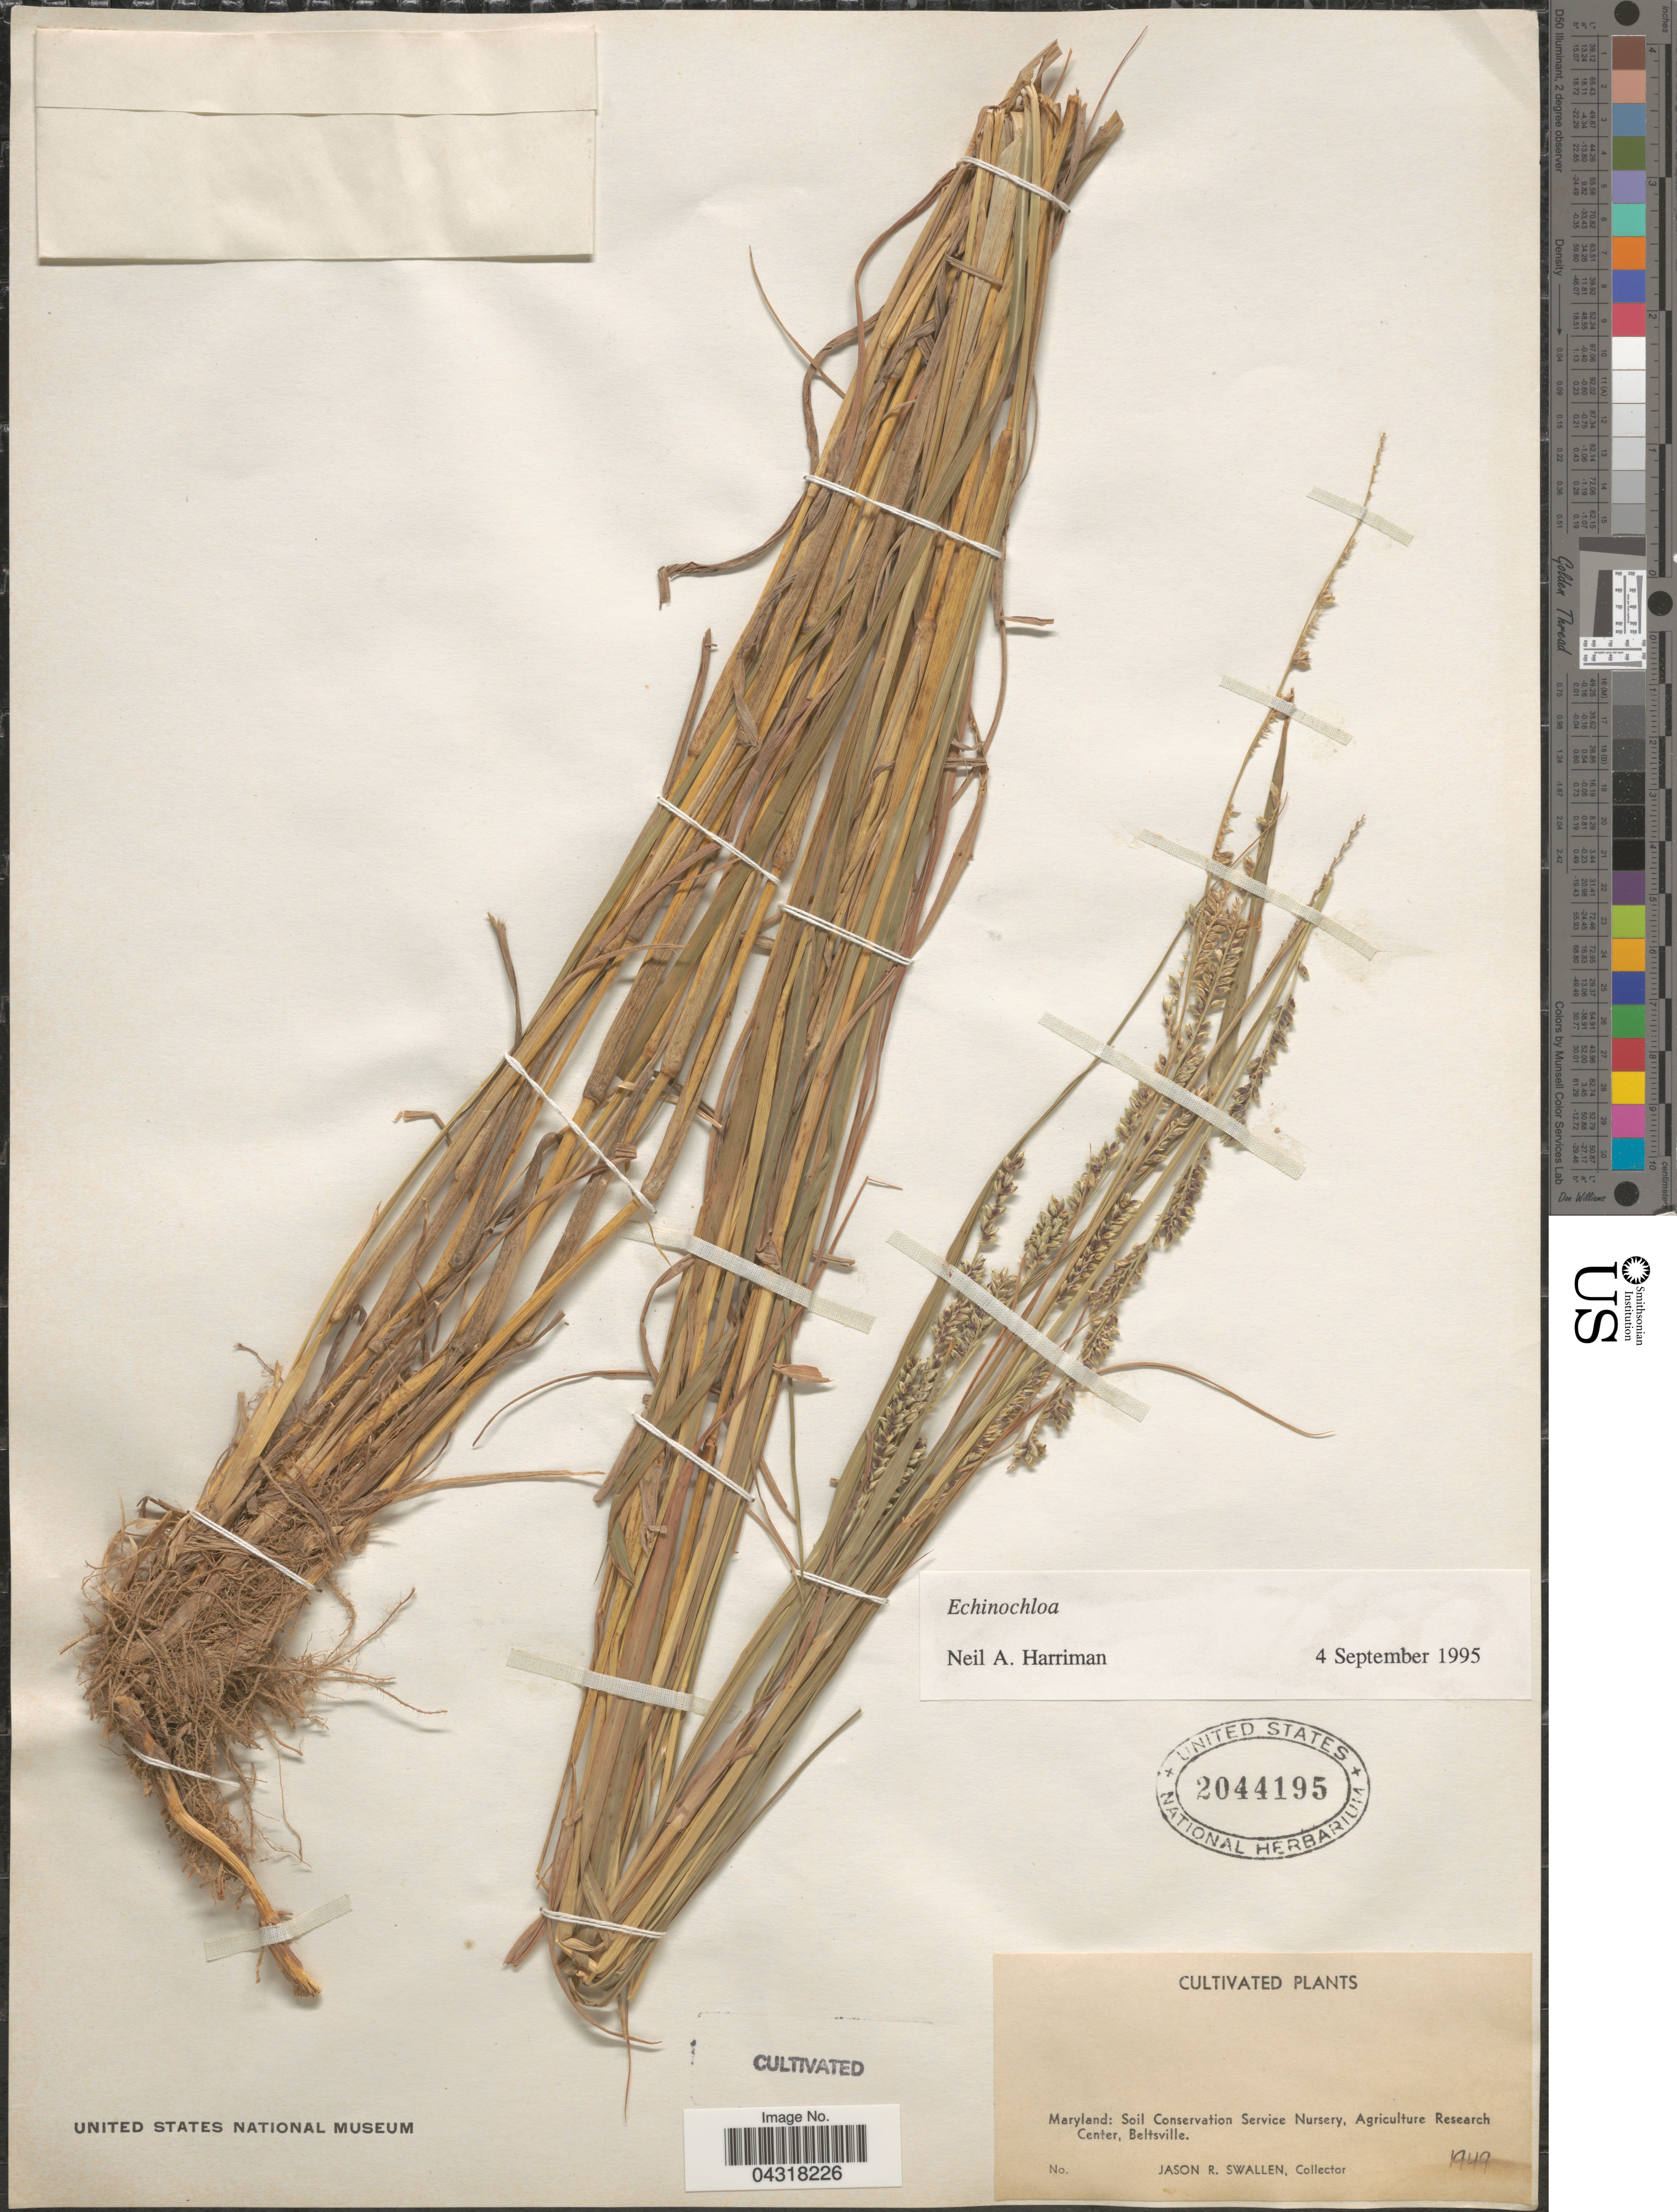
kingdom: Plantae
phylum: Tracheophyta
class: Liliopsida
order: Poales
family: Poaceae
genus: Echinochloa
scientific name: Echinochloa sp.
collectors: J. R. Swallen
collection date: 1949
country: United States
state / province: Maryland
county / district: Prince George's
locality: Soil Conservation Service Nursery, Agriculture Research Center, Beltsville.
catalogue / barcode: US 2044195